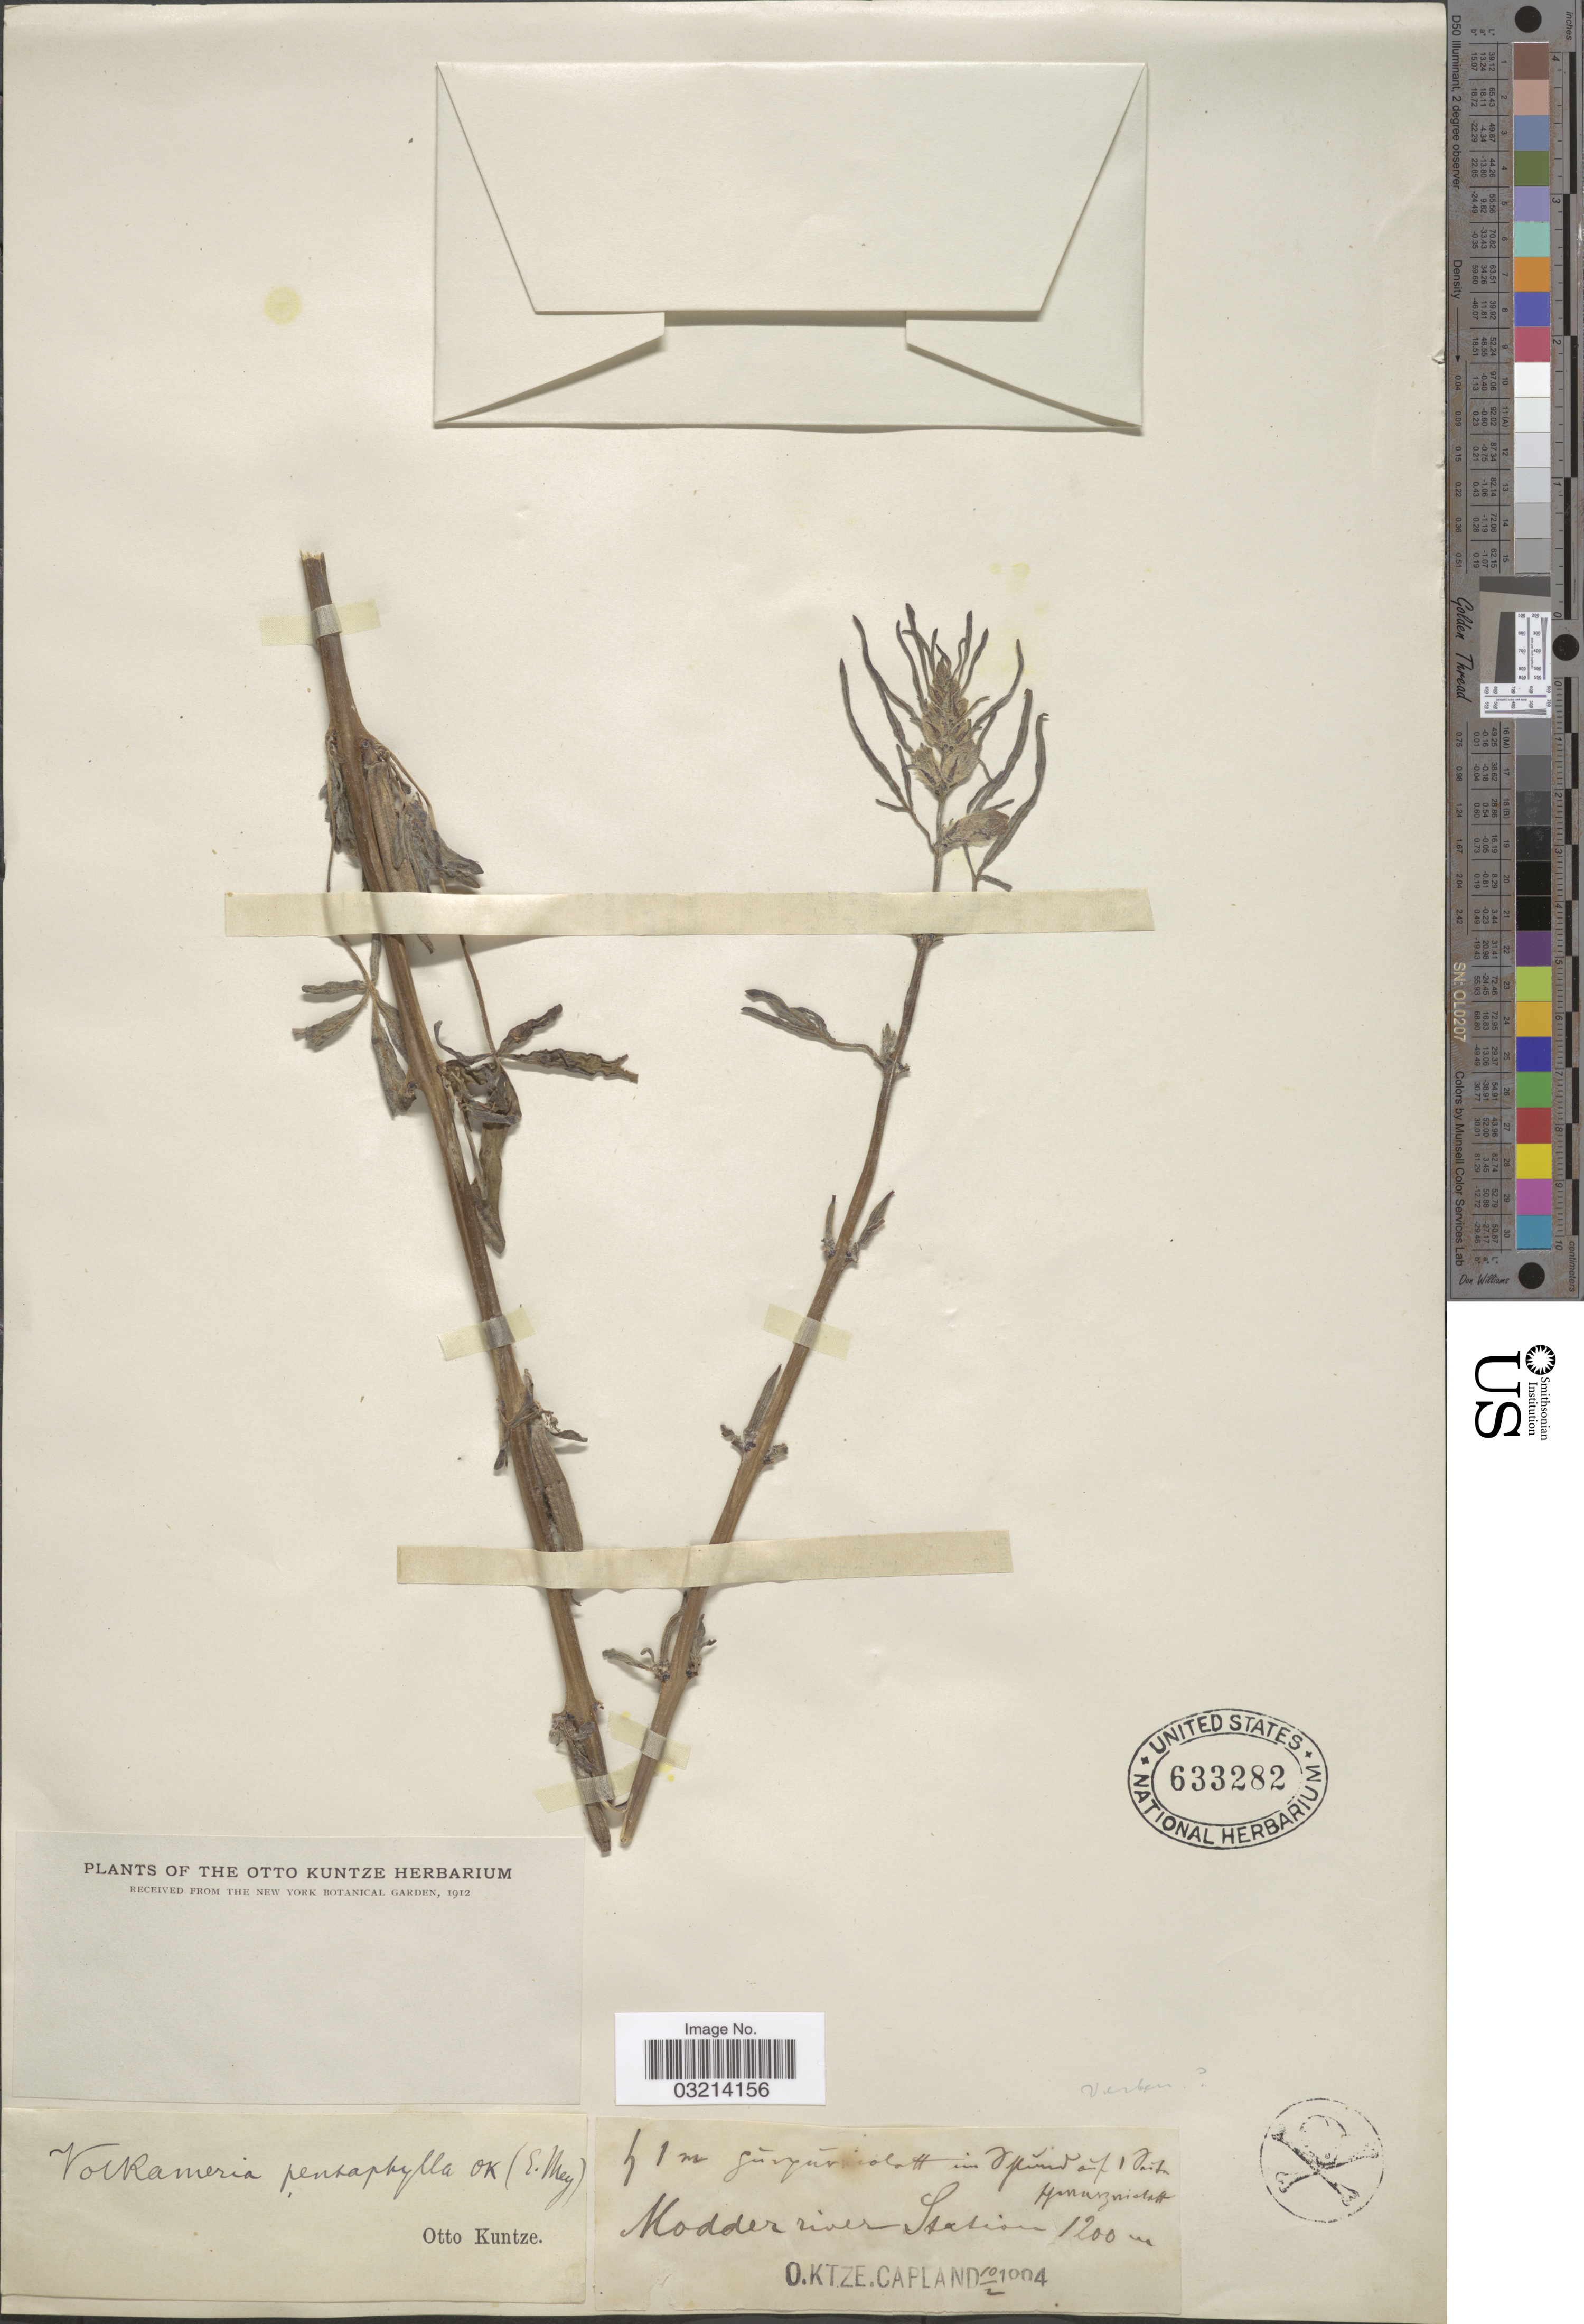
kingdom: Plantae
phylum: Tracheophyta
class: Magnoliopsida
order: Lamiales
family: Pedaliaceae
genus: Sesamum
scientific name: Sesamum pentaphyllum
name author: E. Mey.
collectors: C.E.O. Kuntze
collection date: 1894-02-10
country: South Africa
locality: Modder river Station.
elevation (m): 1200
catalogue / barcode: US 633282